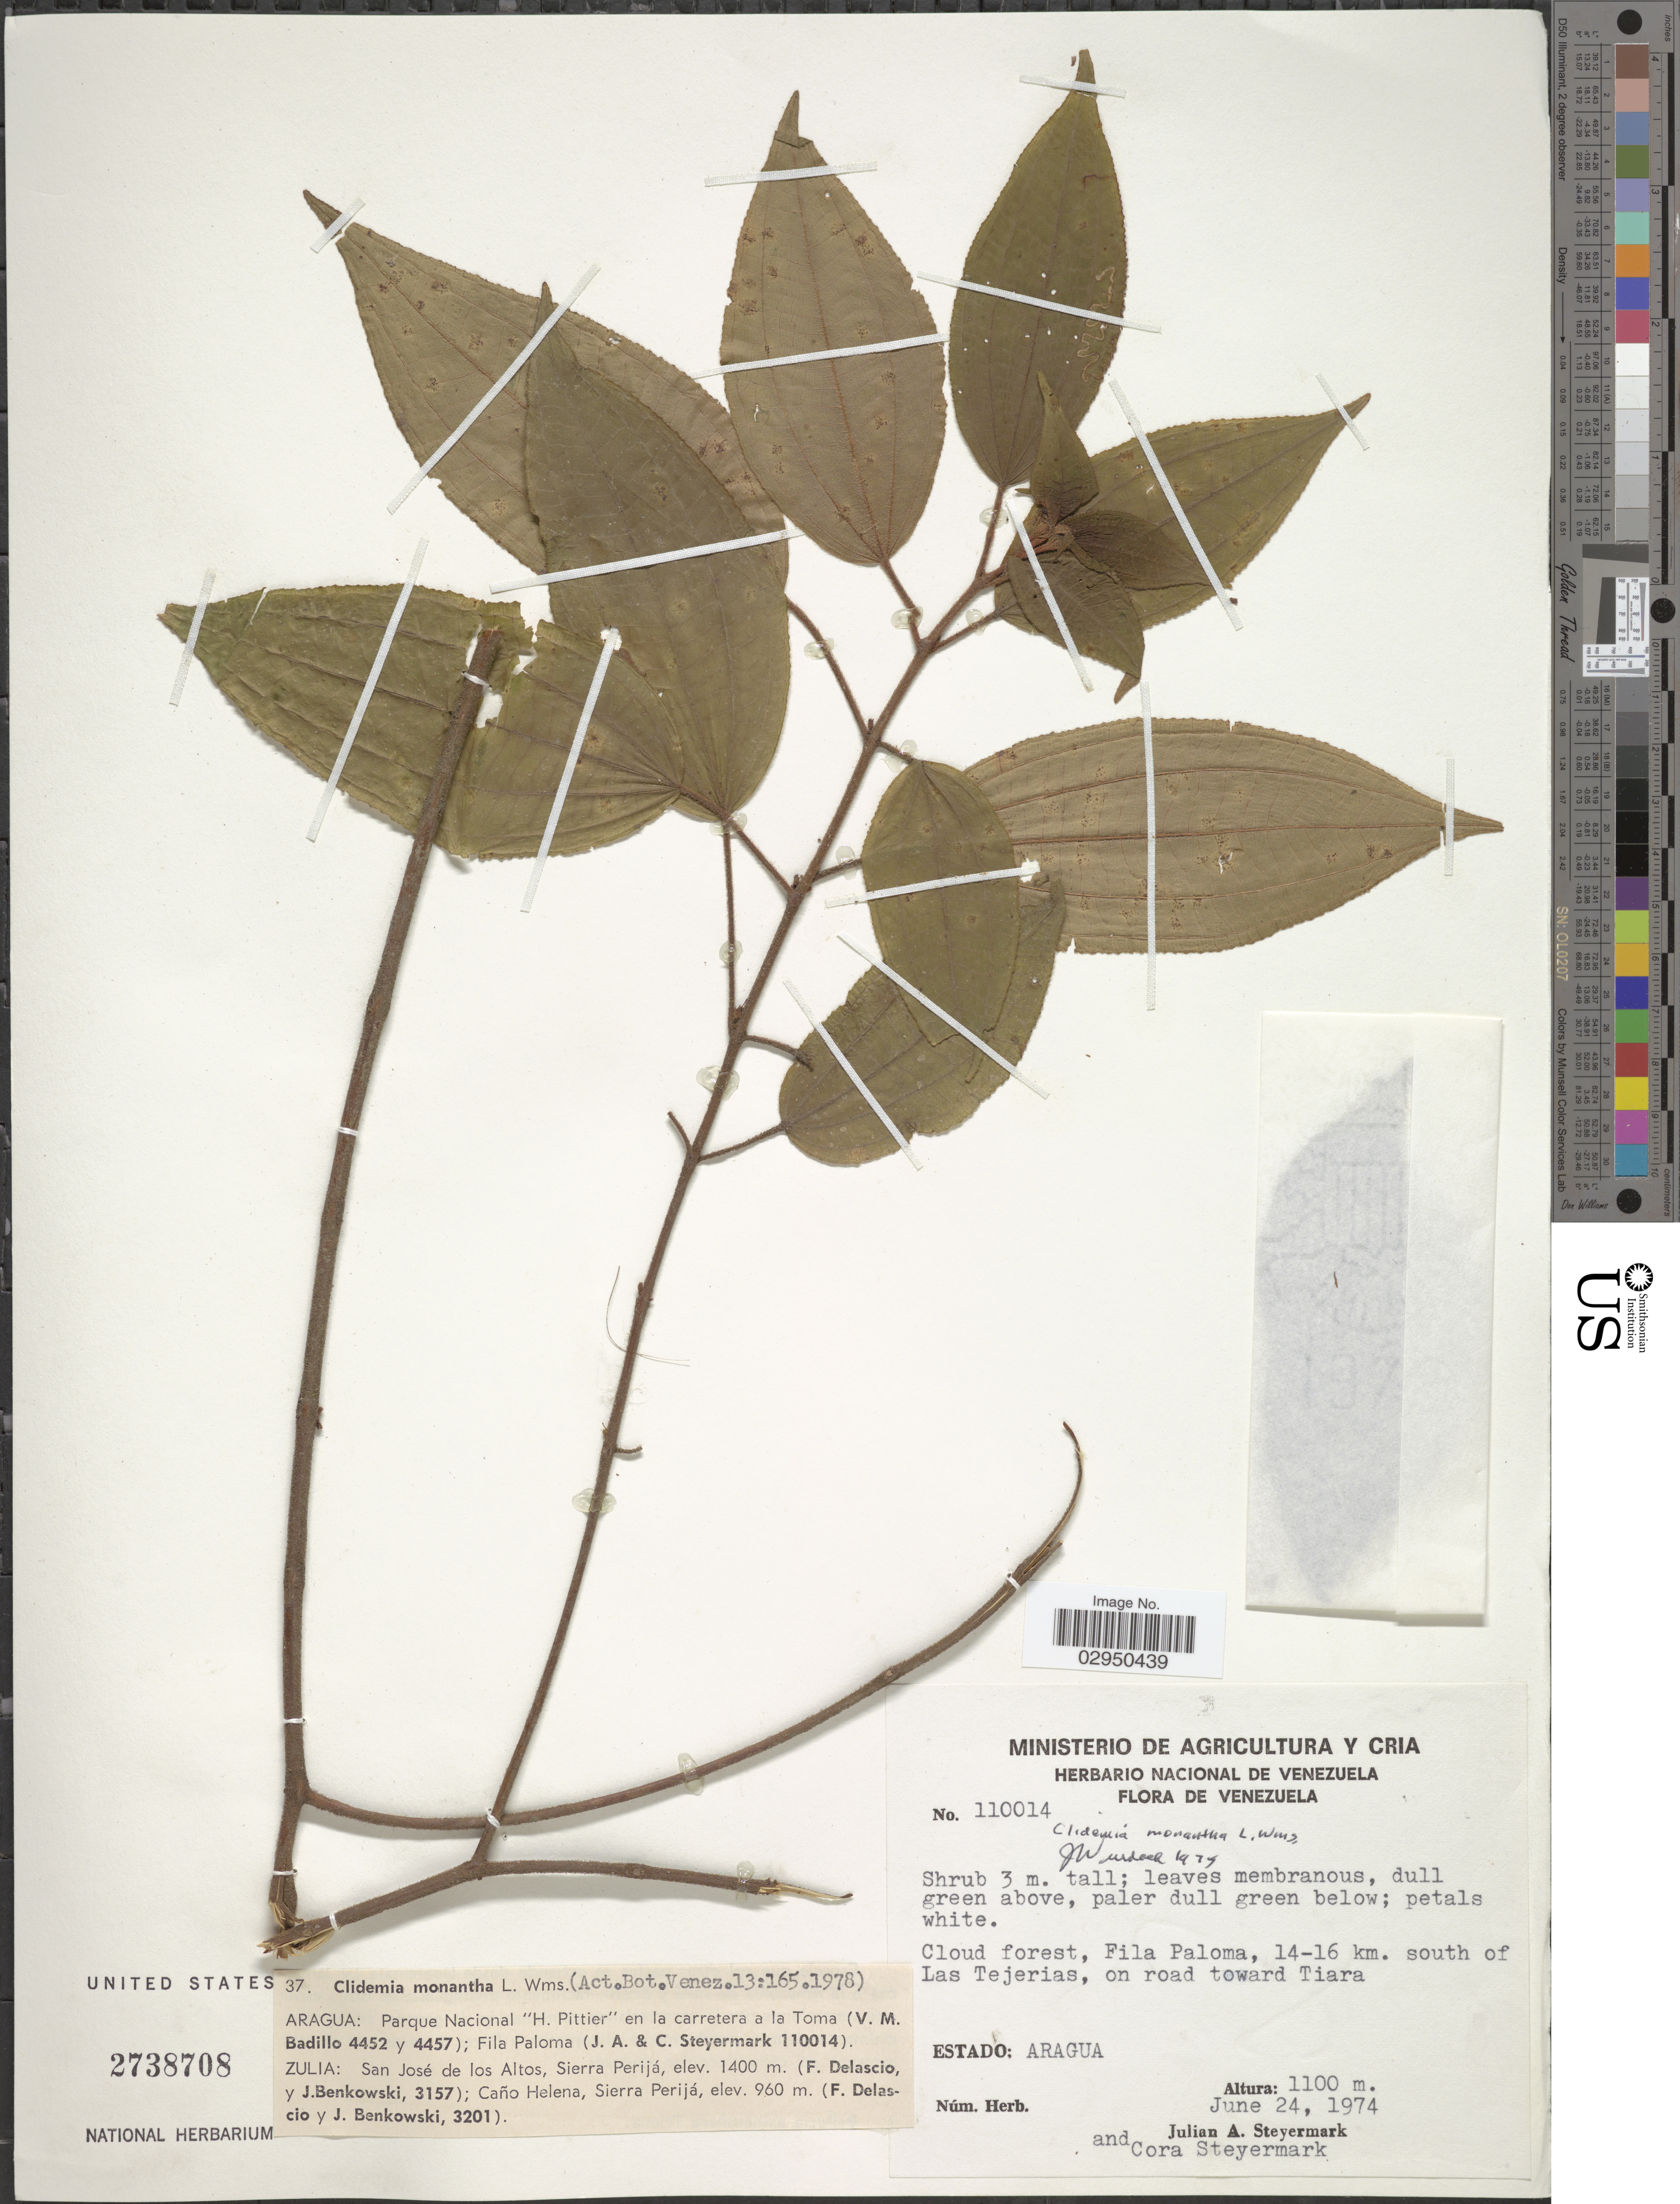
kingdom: Plantae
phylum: Tracheophyta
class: Magnoliopsida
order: Myrtales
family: Melastomataceae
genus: Clidemia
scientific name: Clidemia monantha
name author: L.O. Williams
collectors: J. Steyermark & C. Steyermark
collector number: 110014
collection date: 1974-06-24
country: Venezuela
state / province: Aragua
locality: Cloud forest, Fila Paloma, 14-16 km. south of Las Tejerias, on road toward Tiara.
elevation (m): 1100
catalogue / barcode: US 2738708